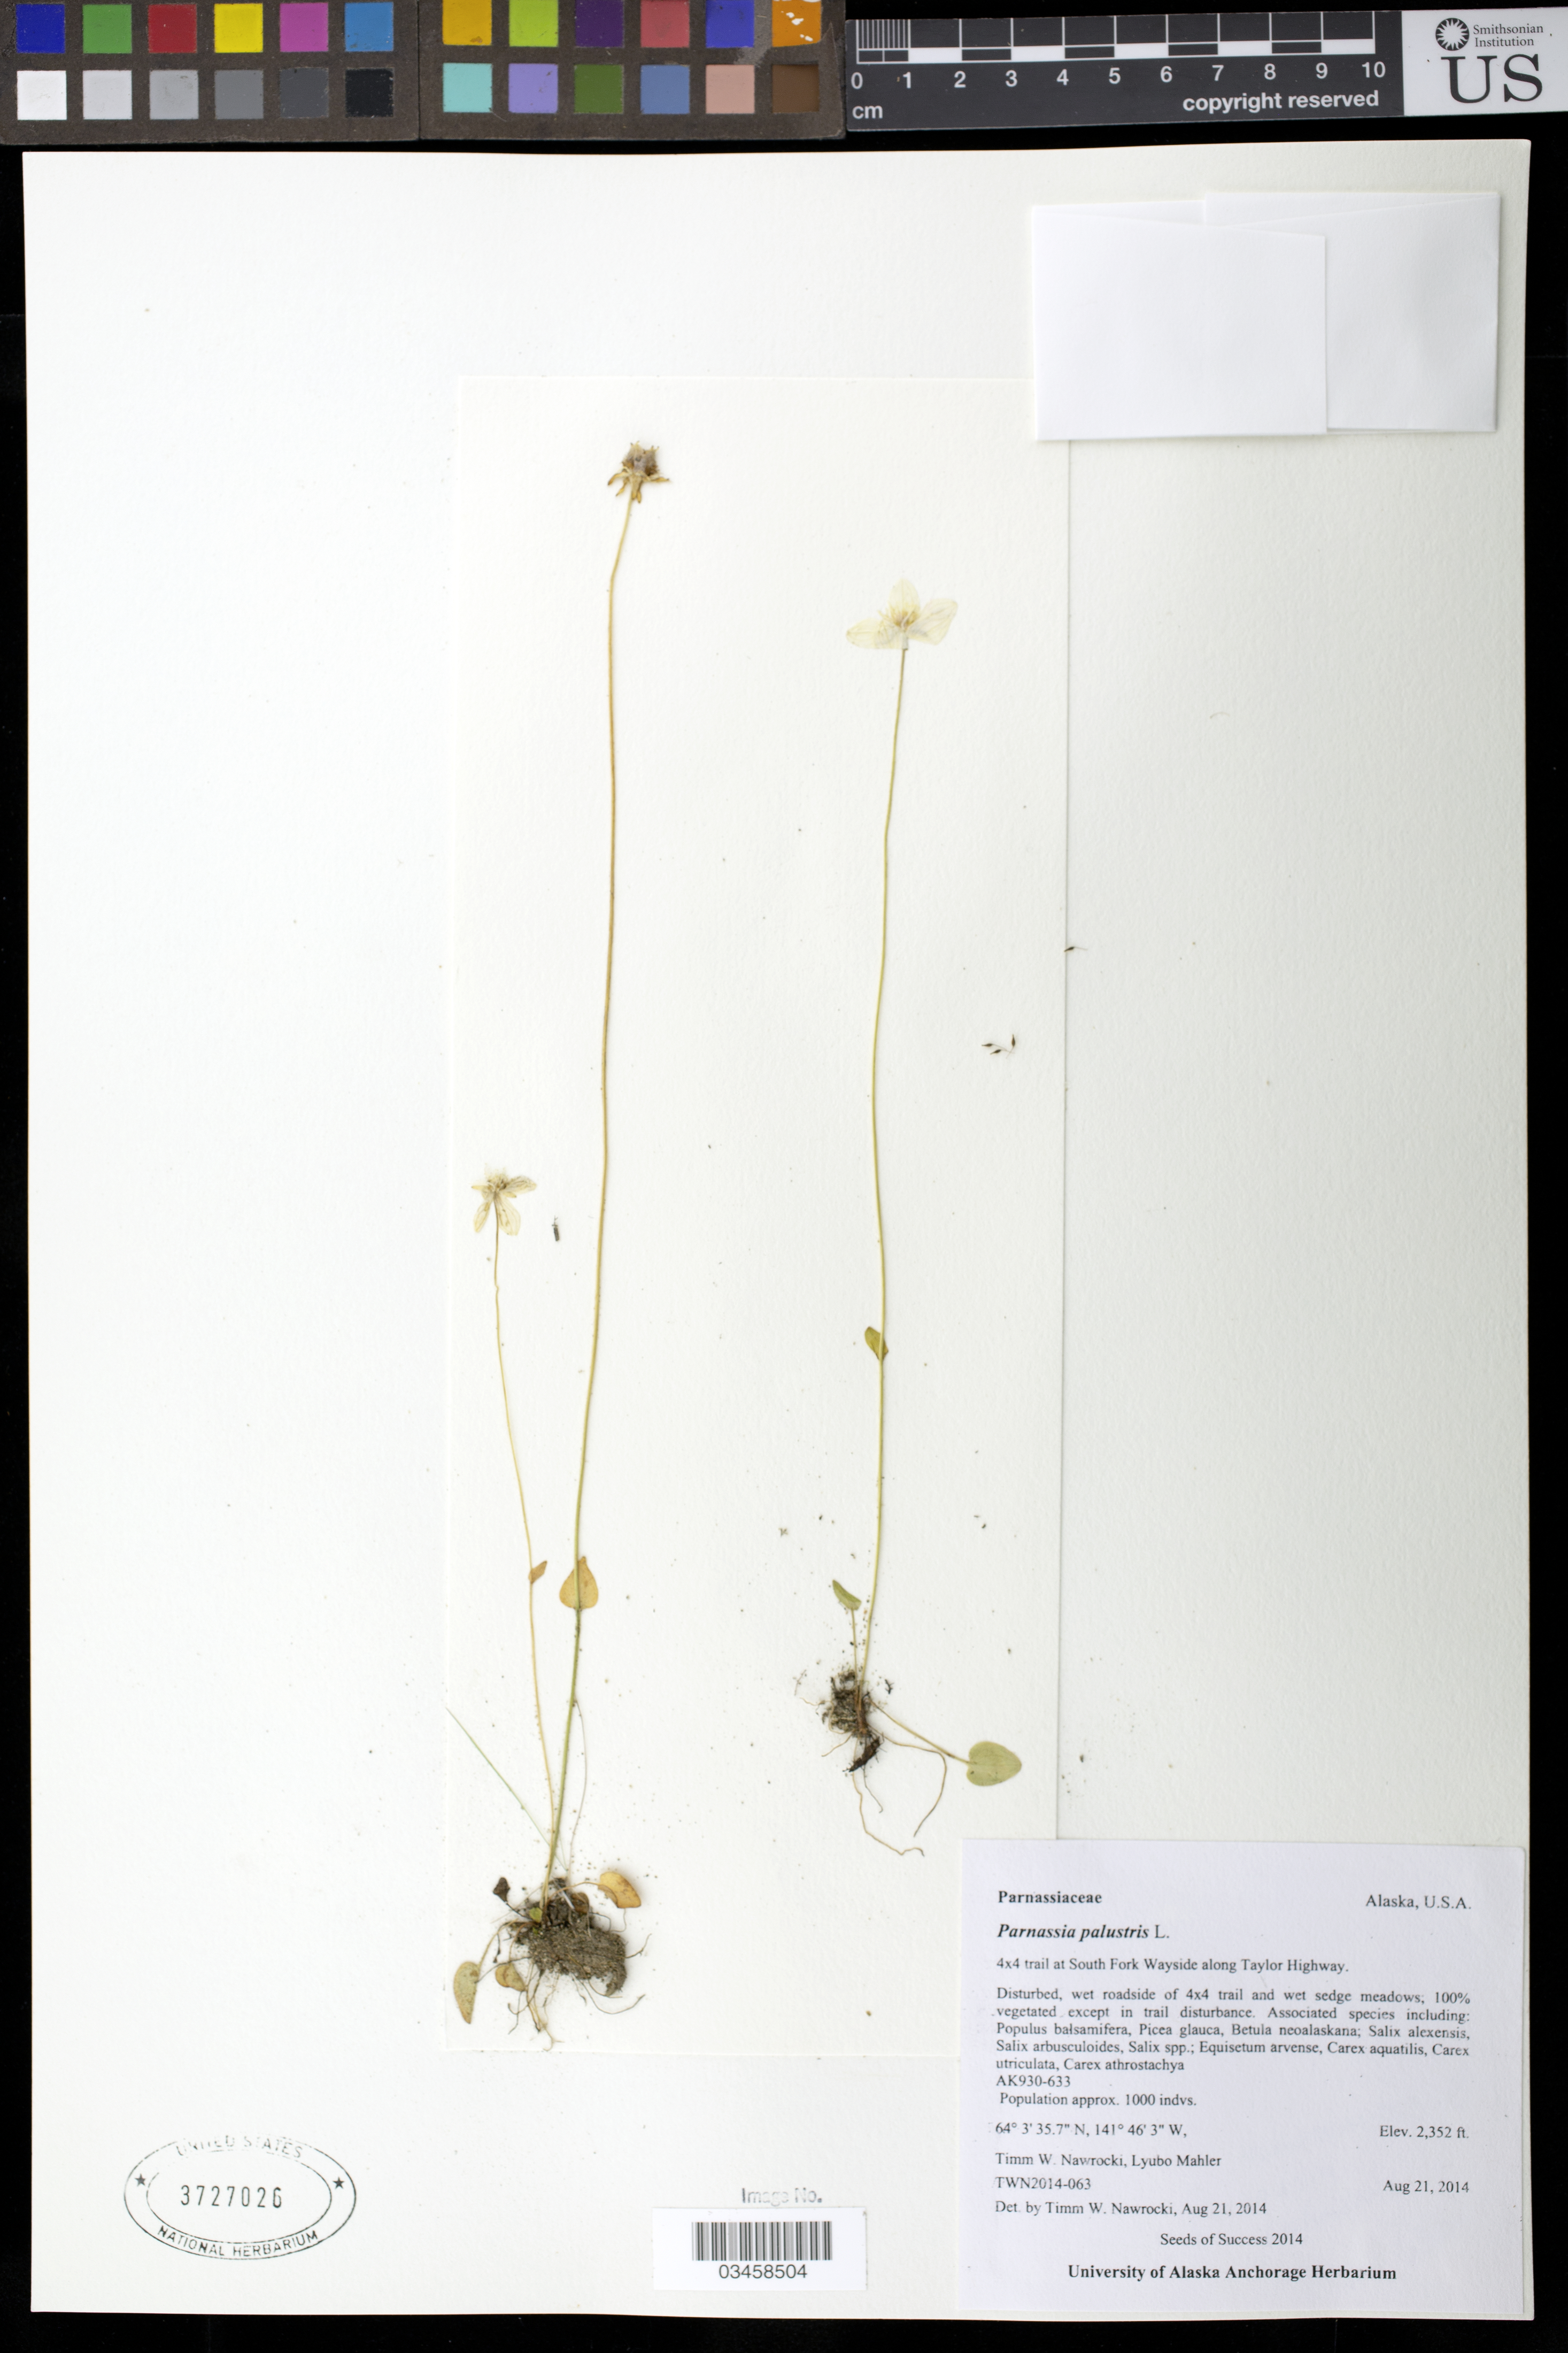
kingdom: Plantae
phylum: Tracheophyta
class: Magnoliopsida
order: Celastrales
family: Parnassiaceae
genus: Parnassia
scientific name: Parnassia palustris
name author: L.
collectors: T. Nawrocki & L. Mahlev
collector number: TWN2014-063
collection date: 2014-08-21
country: United States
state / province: Alaska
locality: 4x4 Trail at South Fork Wayside along Taylor Hwy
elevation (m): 717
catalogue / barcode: US 3727026